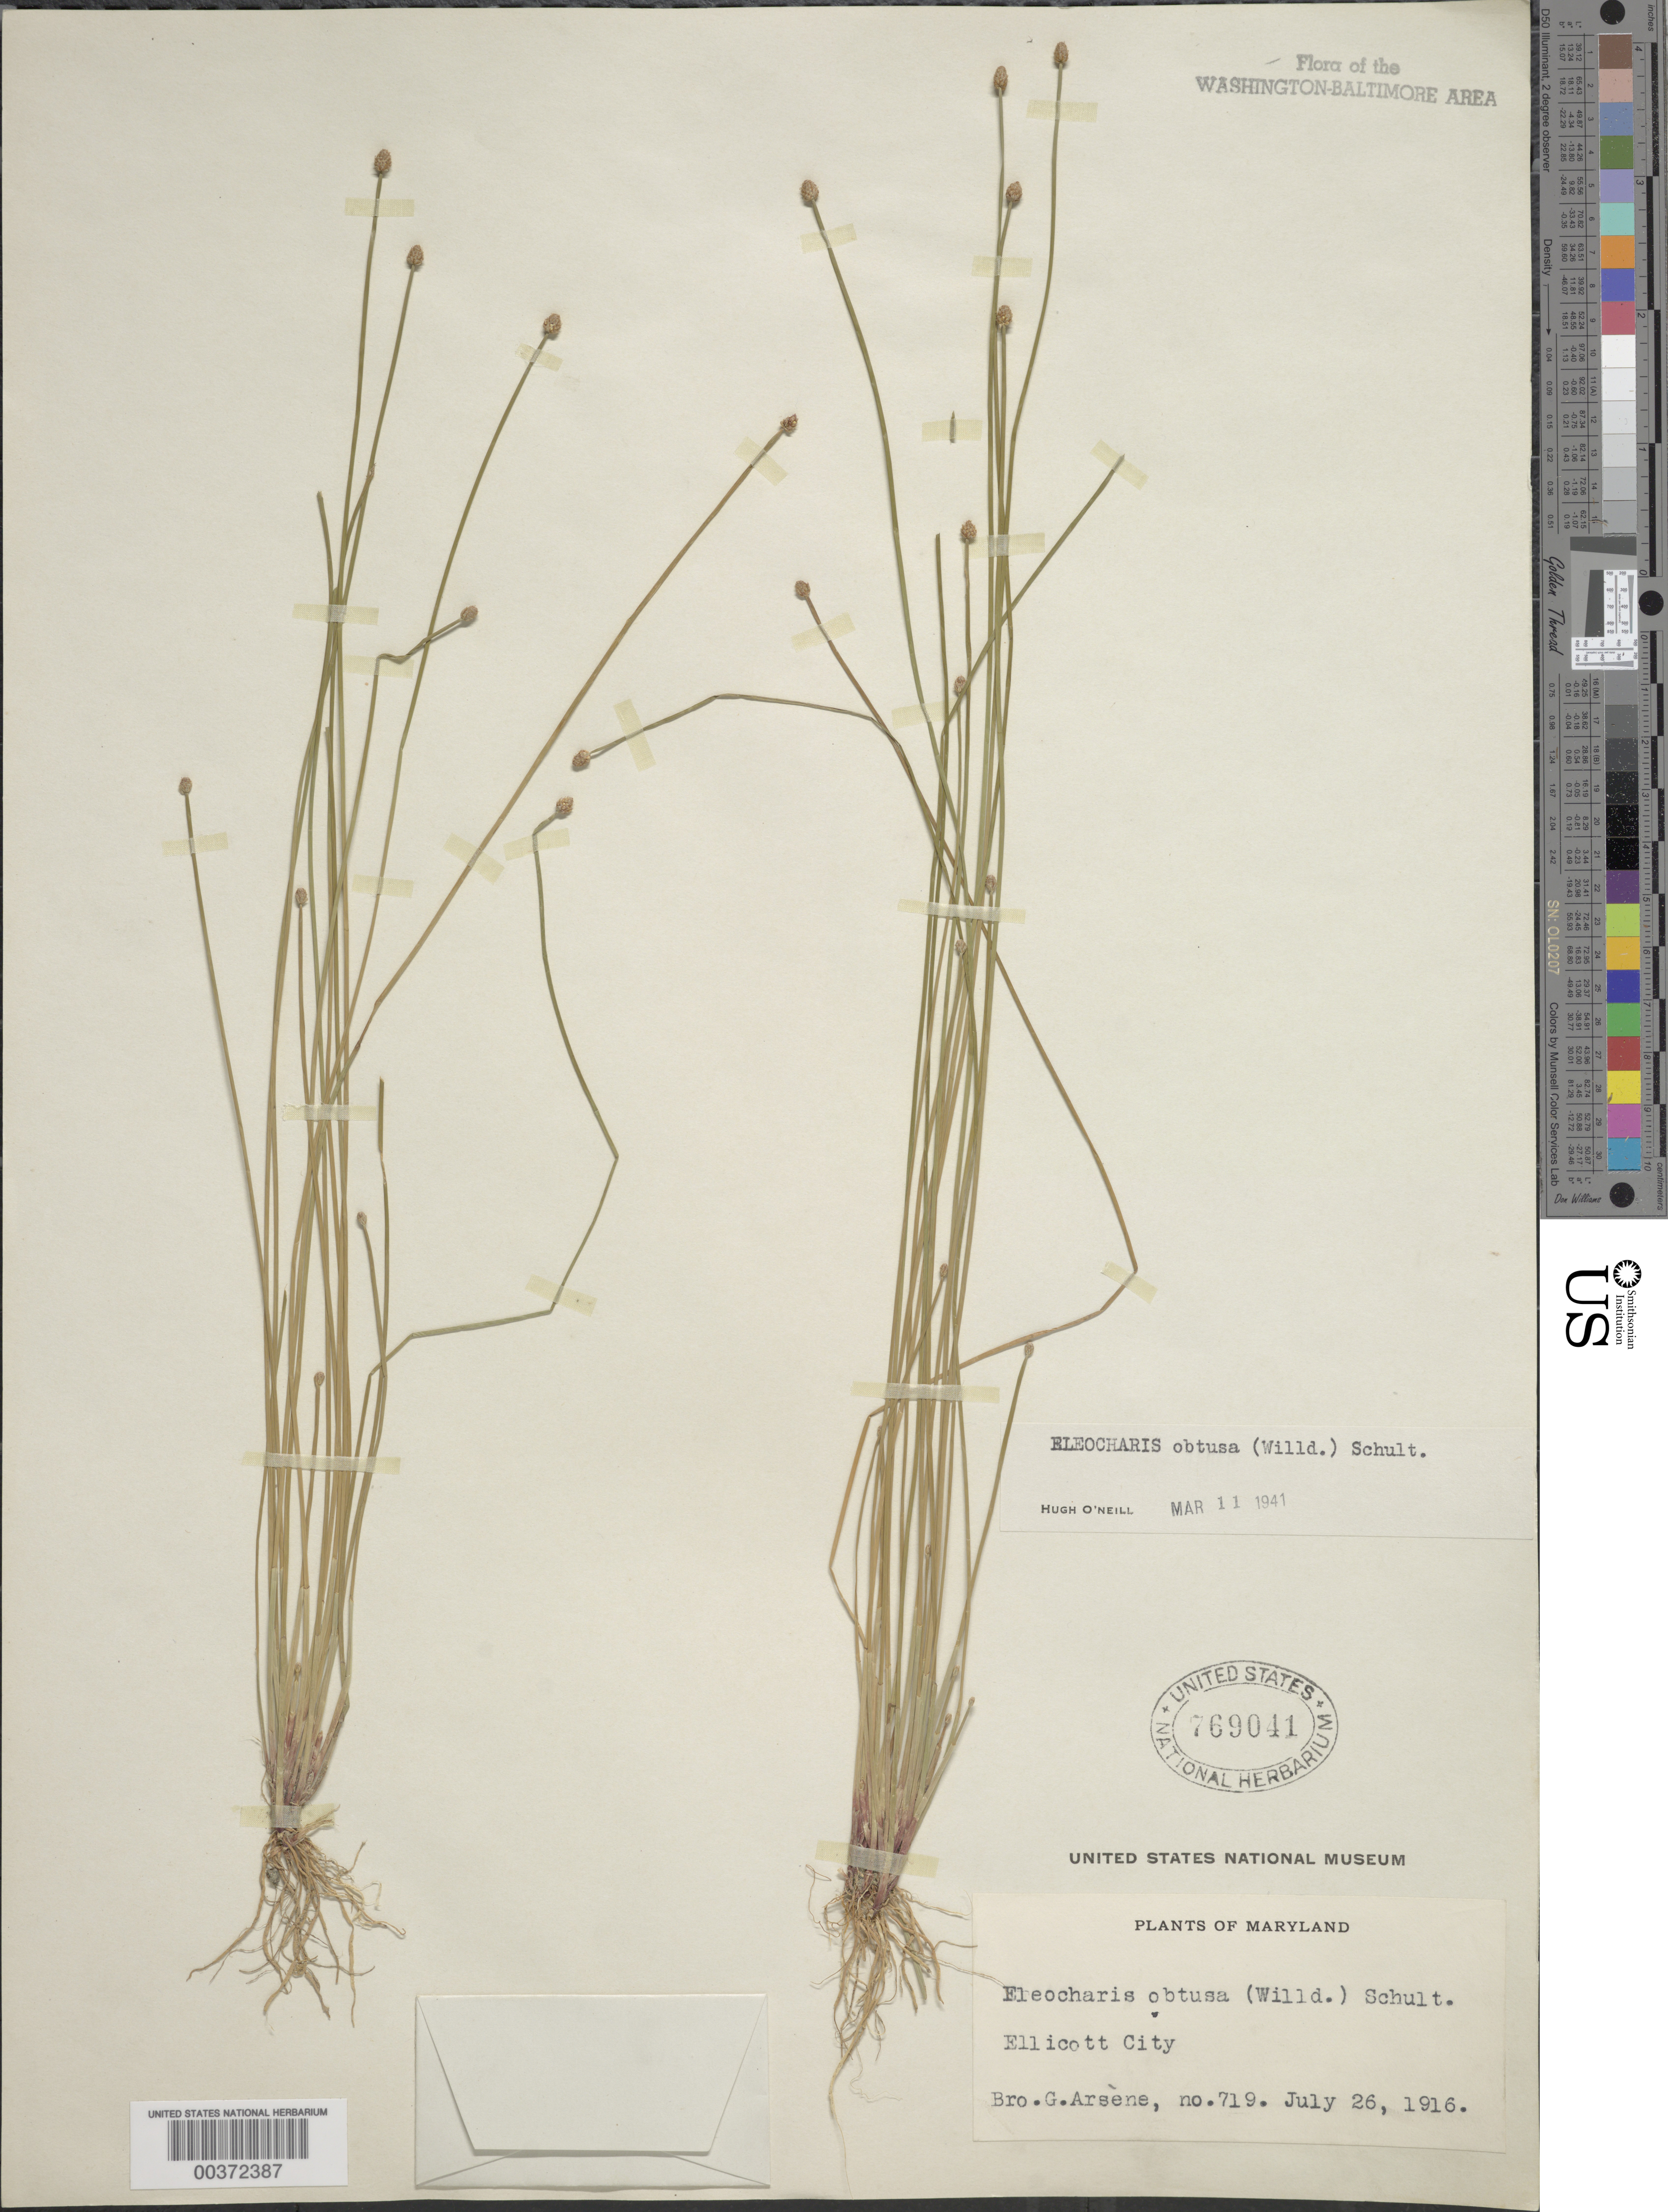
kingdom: Plantae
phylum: Tracheophyta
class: Liliopsida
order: Poales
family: Cyperaceae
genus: Eleocharis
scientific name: Eleocharis obtusa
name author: (Willd.) Schult.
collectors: Bro. G. Arsène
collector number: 719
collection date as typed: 26 Jul 1916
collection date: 1916-07-26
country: United States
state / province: Maryland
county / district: Howard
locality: Ellicott City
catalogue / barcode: US 769041